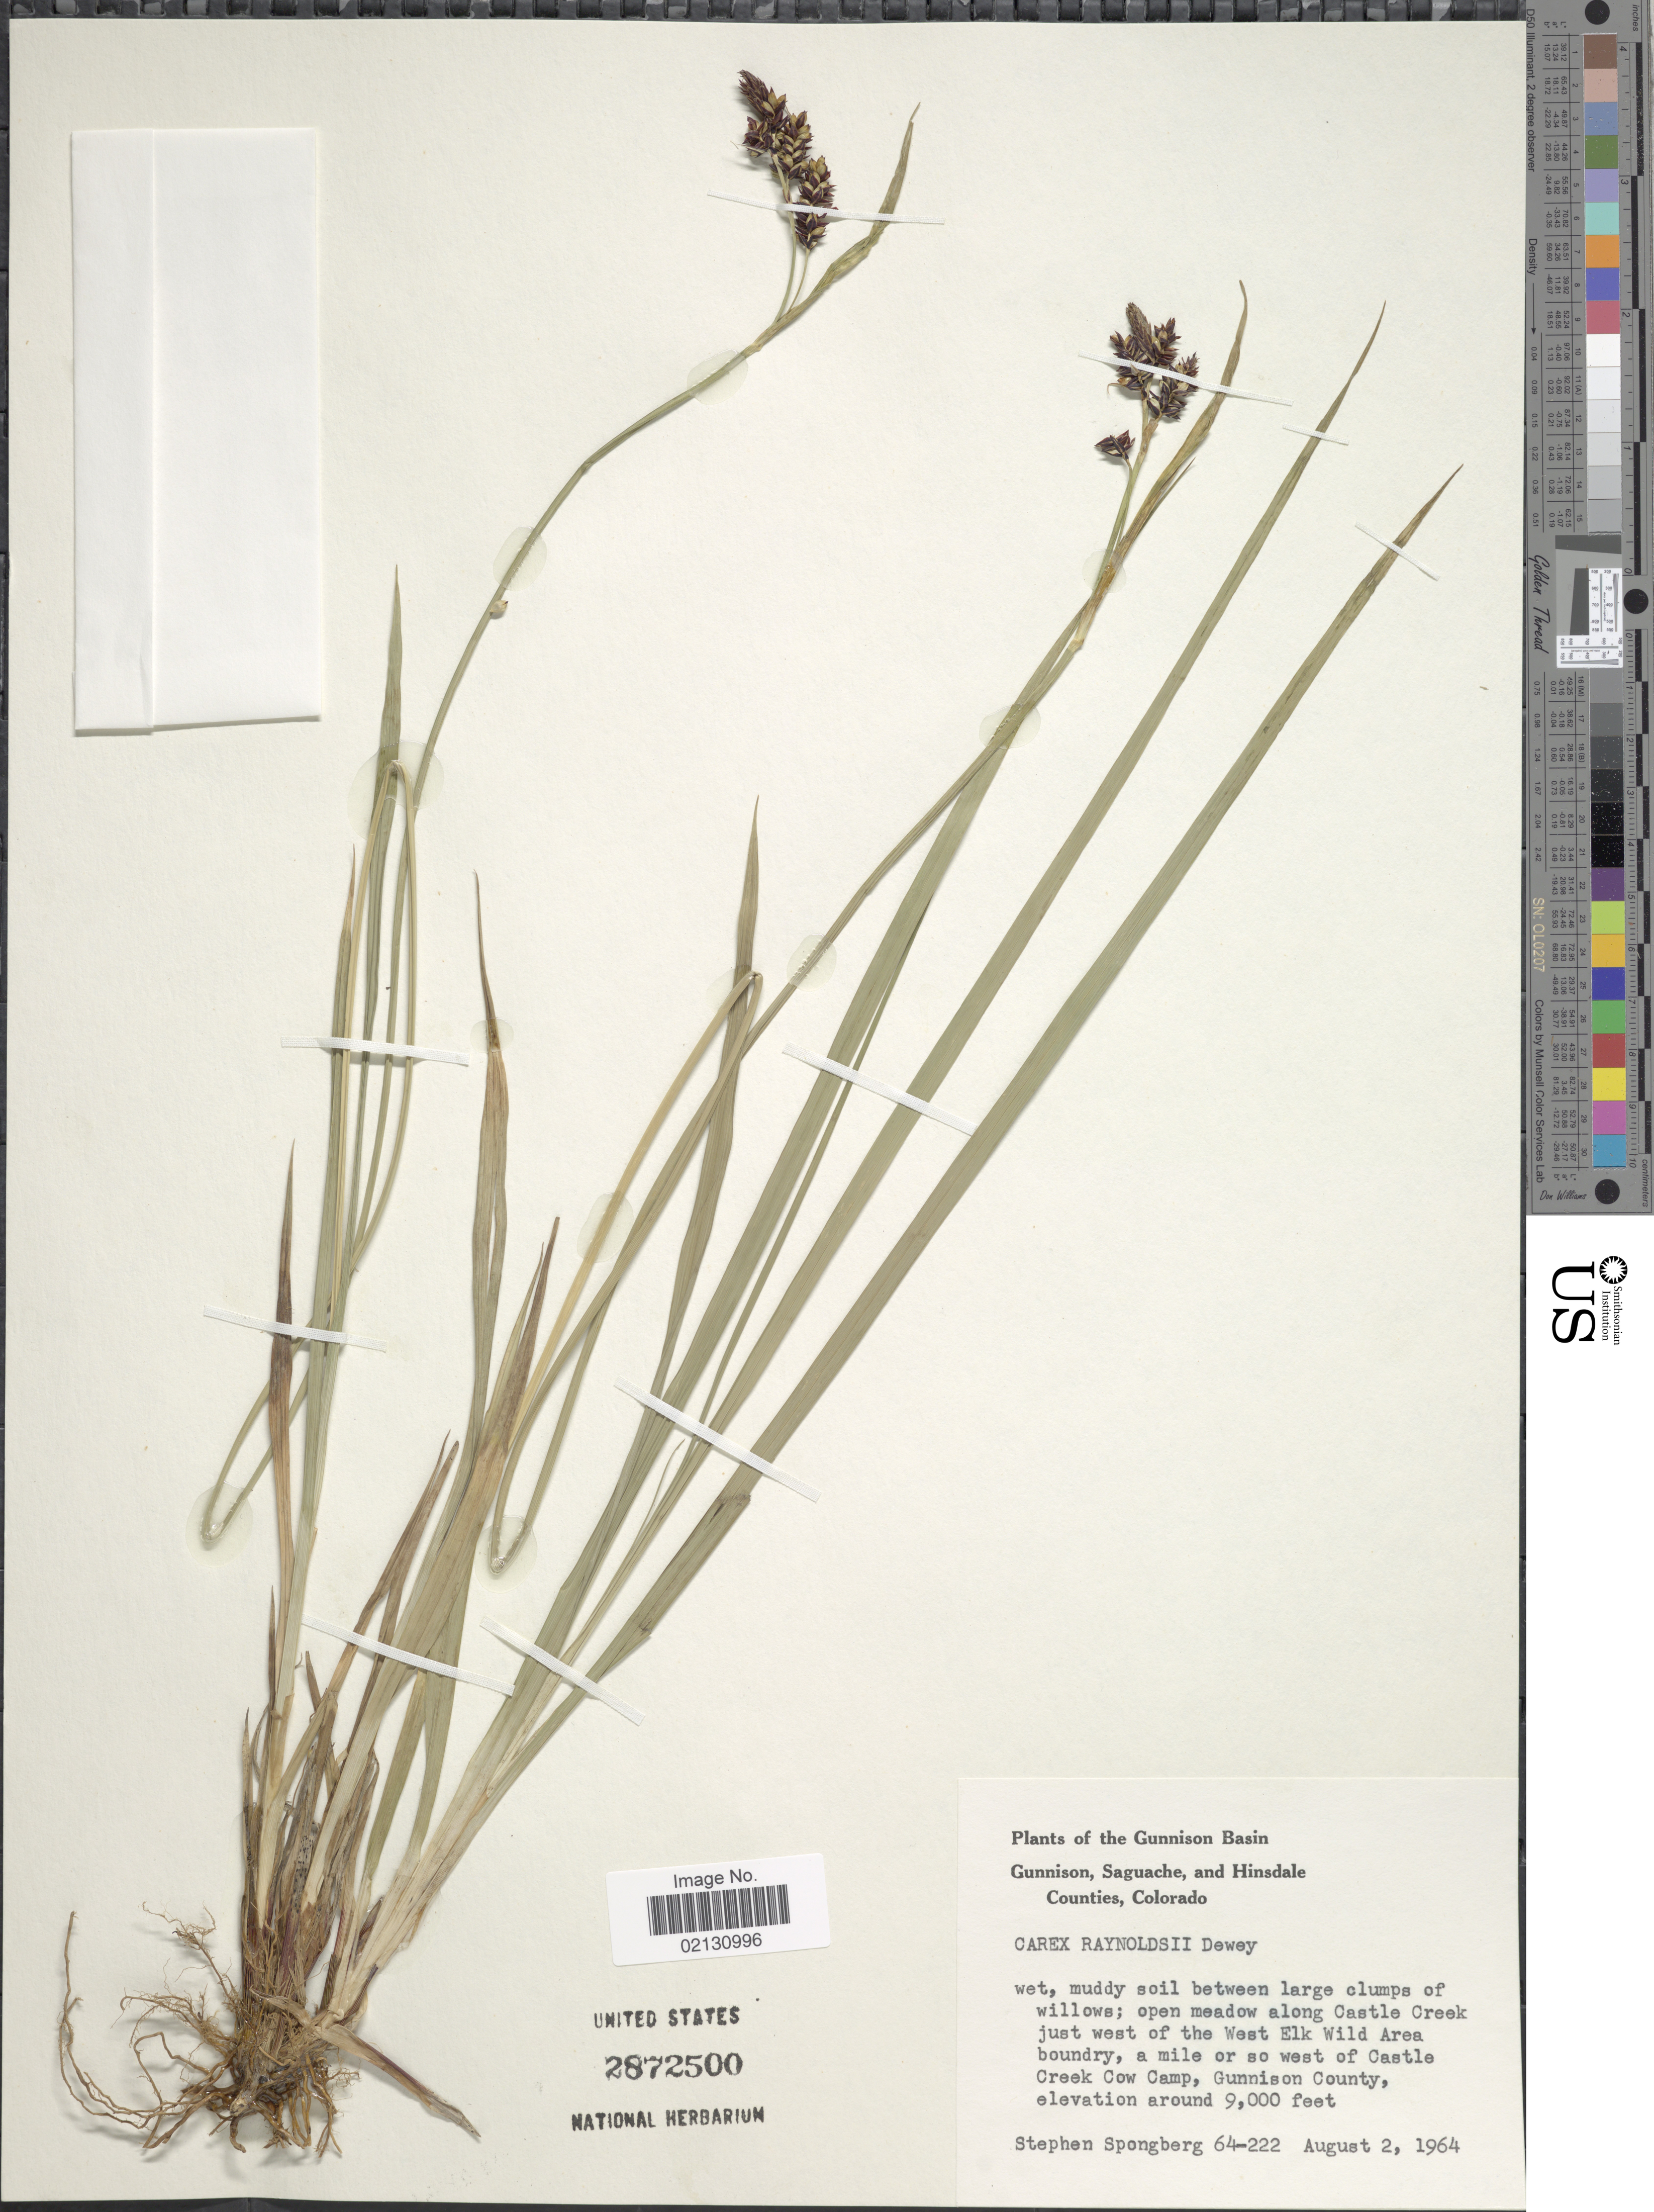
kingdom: Plantae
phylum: Tracheophyta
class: Liliopsida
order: Poales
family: Cyperaceae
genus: Carex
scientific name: Carex raynoldsii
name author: Dewey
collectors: S. A.Spongberg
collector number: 64-222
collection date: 1964-08-02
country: United States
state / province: Colorado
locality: The Gunnison Basin Gunnison, Saguache, and Hinsdale Counties, wet, muddy soil between large clumps of willows; open meadow along Castle Creek just west of the West Elk Wild Area boundary, a mile or so west of Castle Creek Cow Camp, Gunnison County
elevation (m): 2743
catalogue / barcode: US 2872500